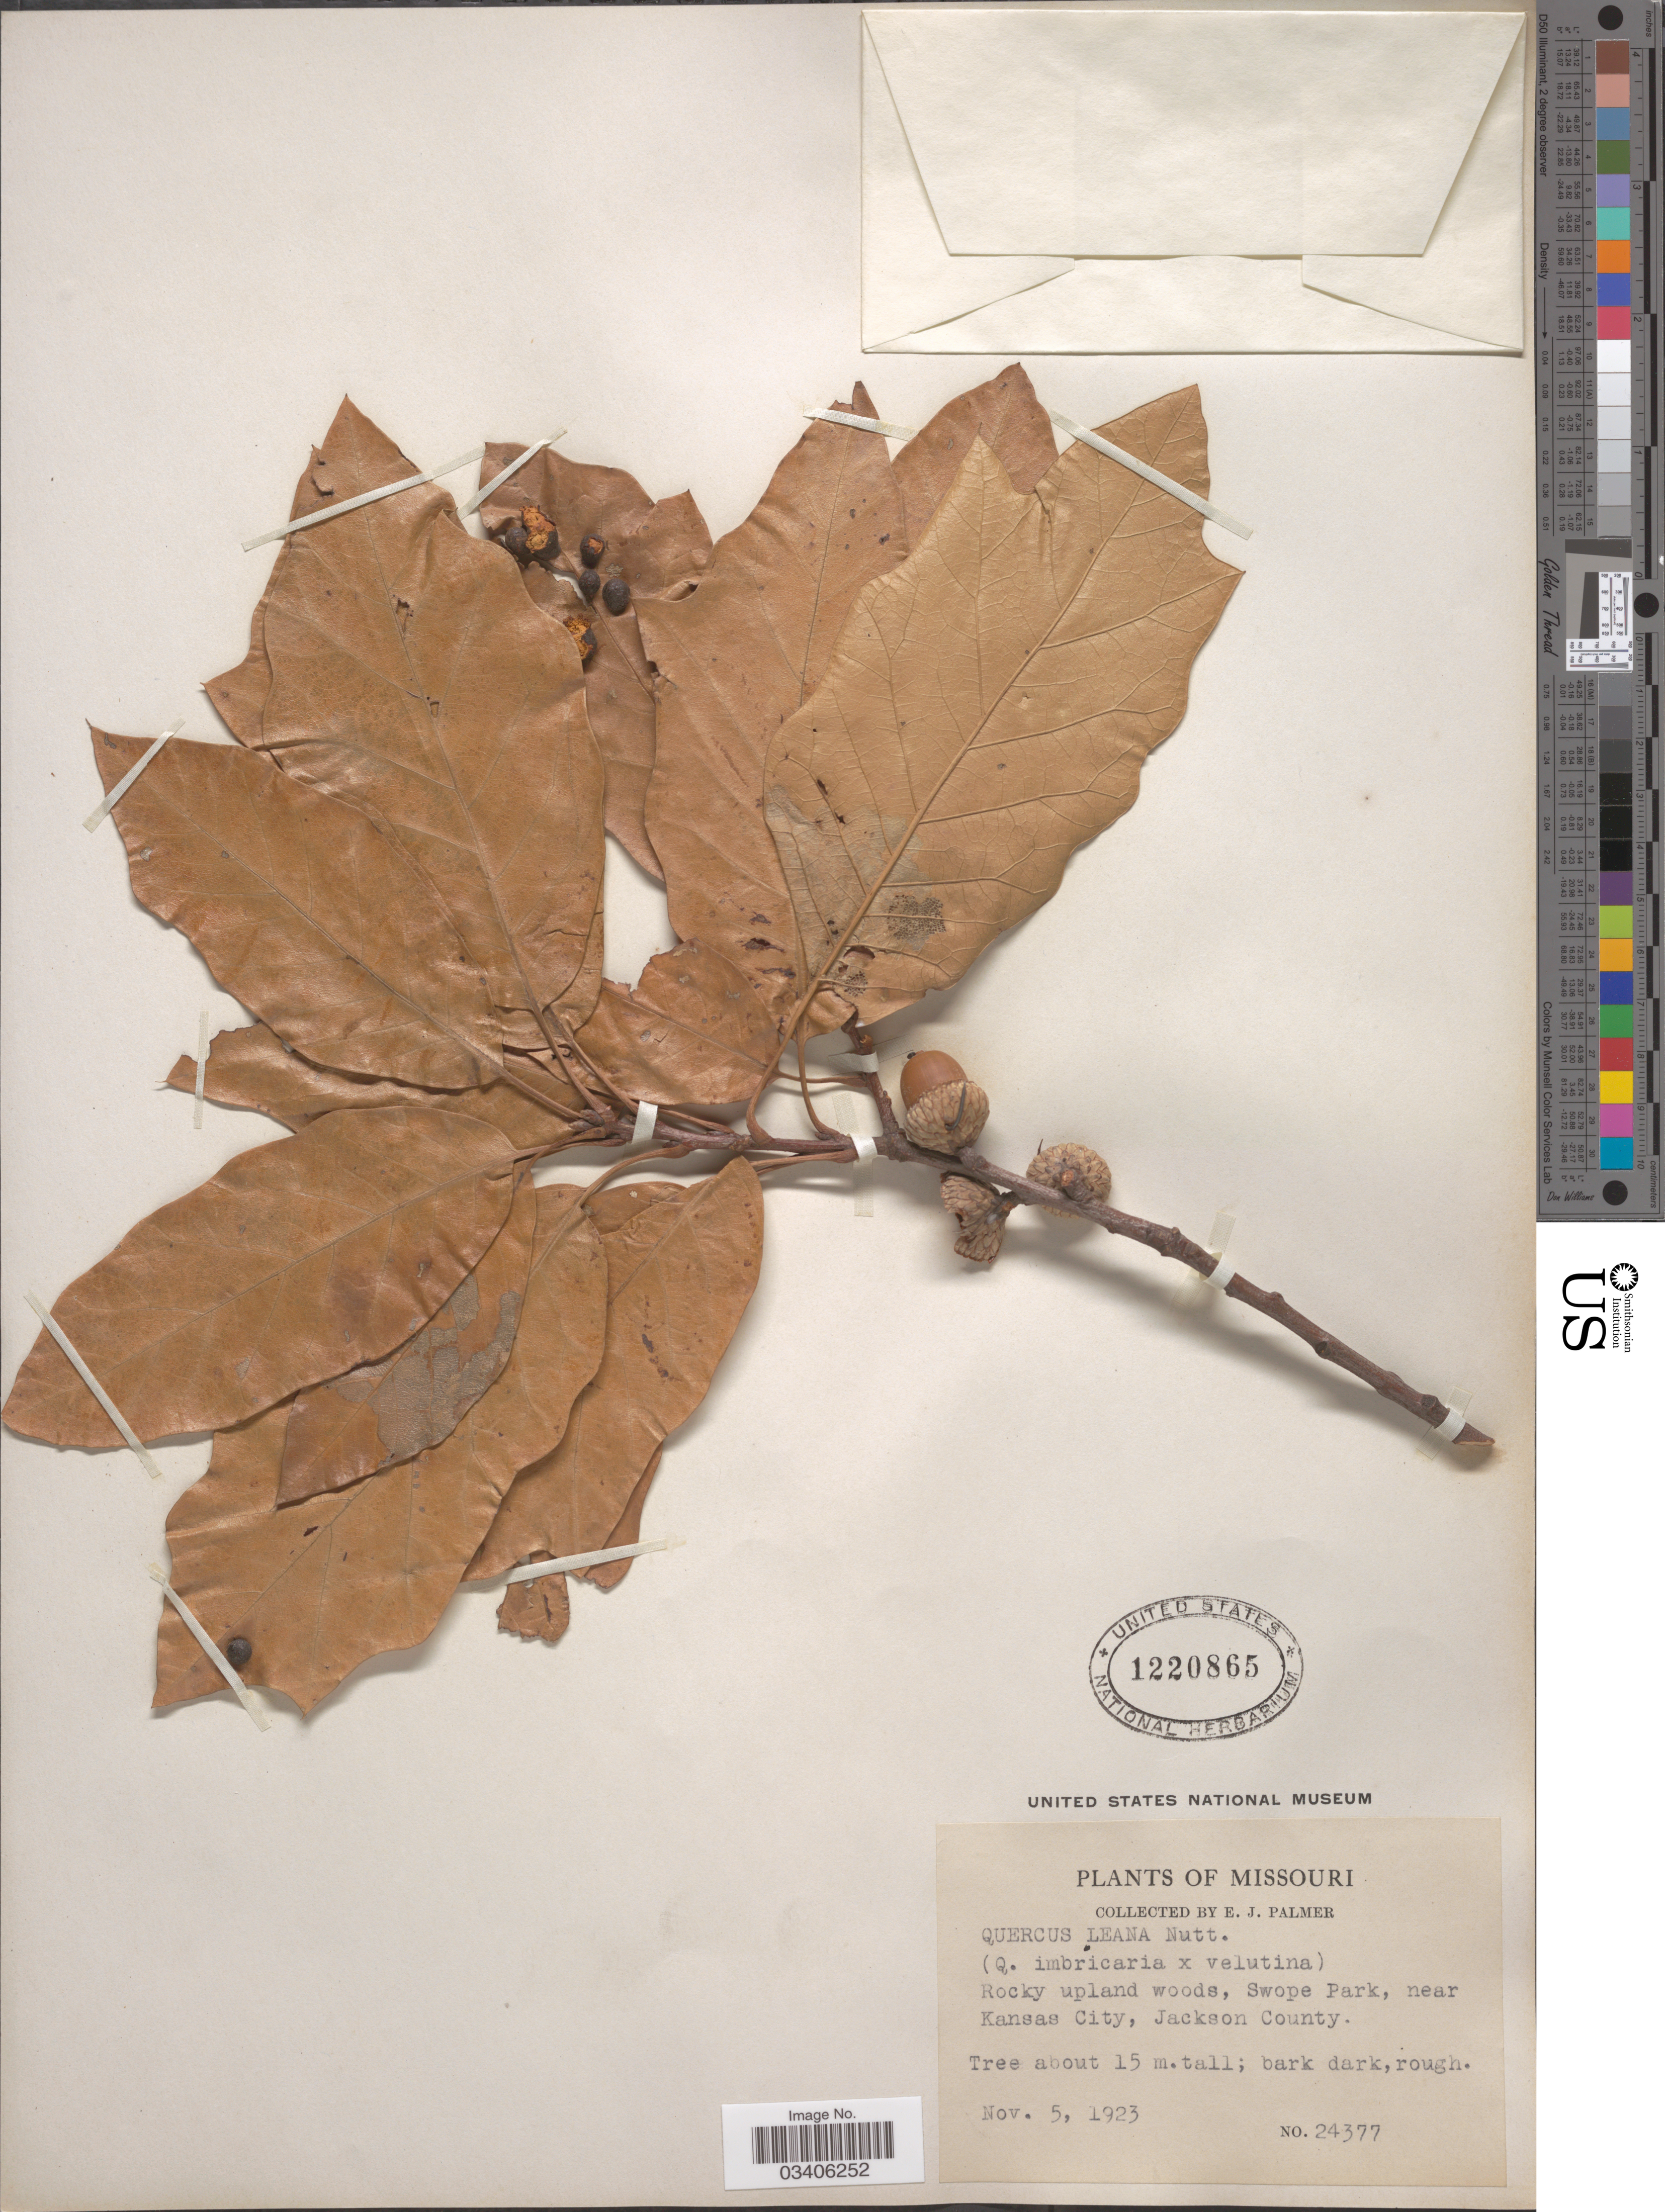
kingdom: Plantae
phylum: Tracheophyta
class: Magnoliopsida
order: Fagales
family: Fagaceae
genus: Quercus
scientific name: Quercus x leana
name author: Nutt.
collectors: E. J. Palmer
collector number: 24377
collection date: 1923-11-05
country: United States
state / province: Missouri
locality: Rocky upland woods, Swope Park, near Kansas City, Jackson County.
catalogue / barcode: US 1220865